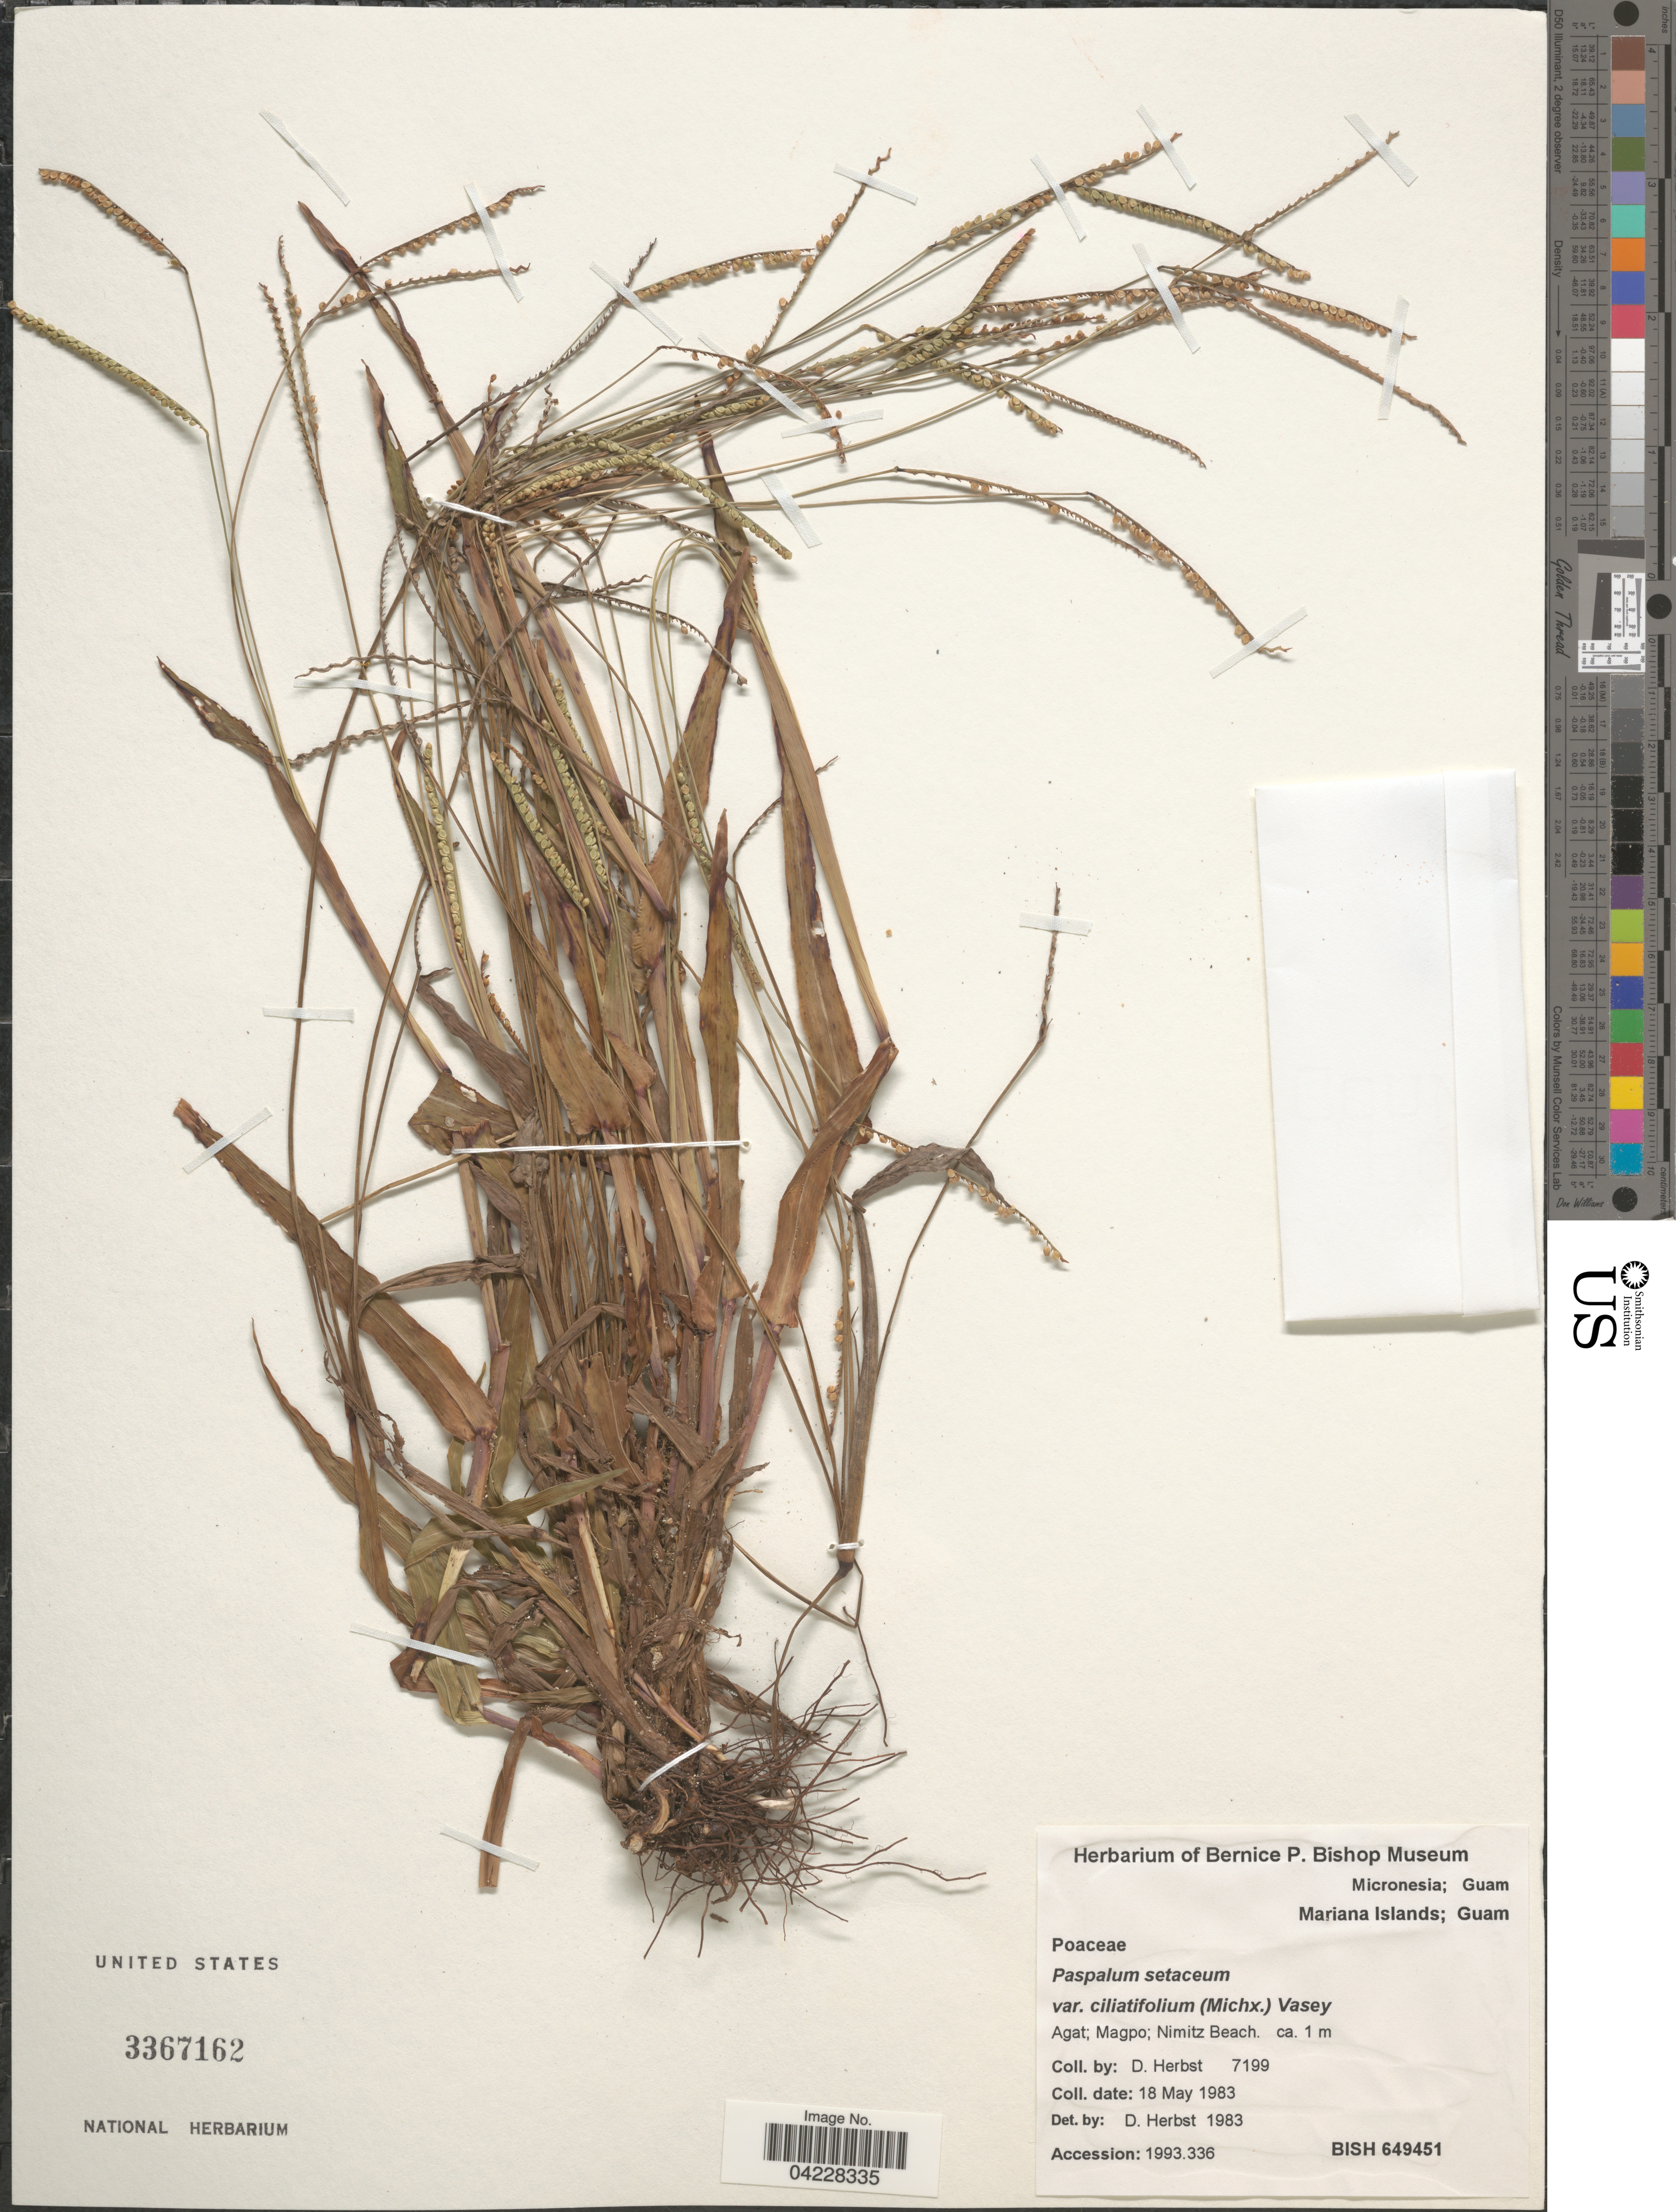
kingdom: Plantae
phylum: Tracheophyta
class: Liliopsida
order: Poales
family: Poaceae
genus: Paspalum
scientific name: Paspalum setaceum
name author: Michx.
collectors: D. Herbst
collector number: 7199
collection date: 1983-05-18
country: Guam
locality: Micronesia. Mariana Islands. Agat; Magpo; Nimitz Beach.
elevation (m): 1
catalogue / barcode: US 3367162